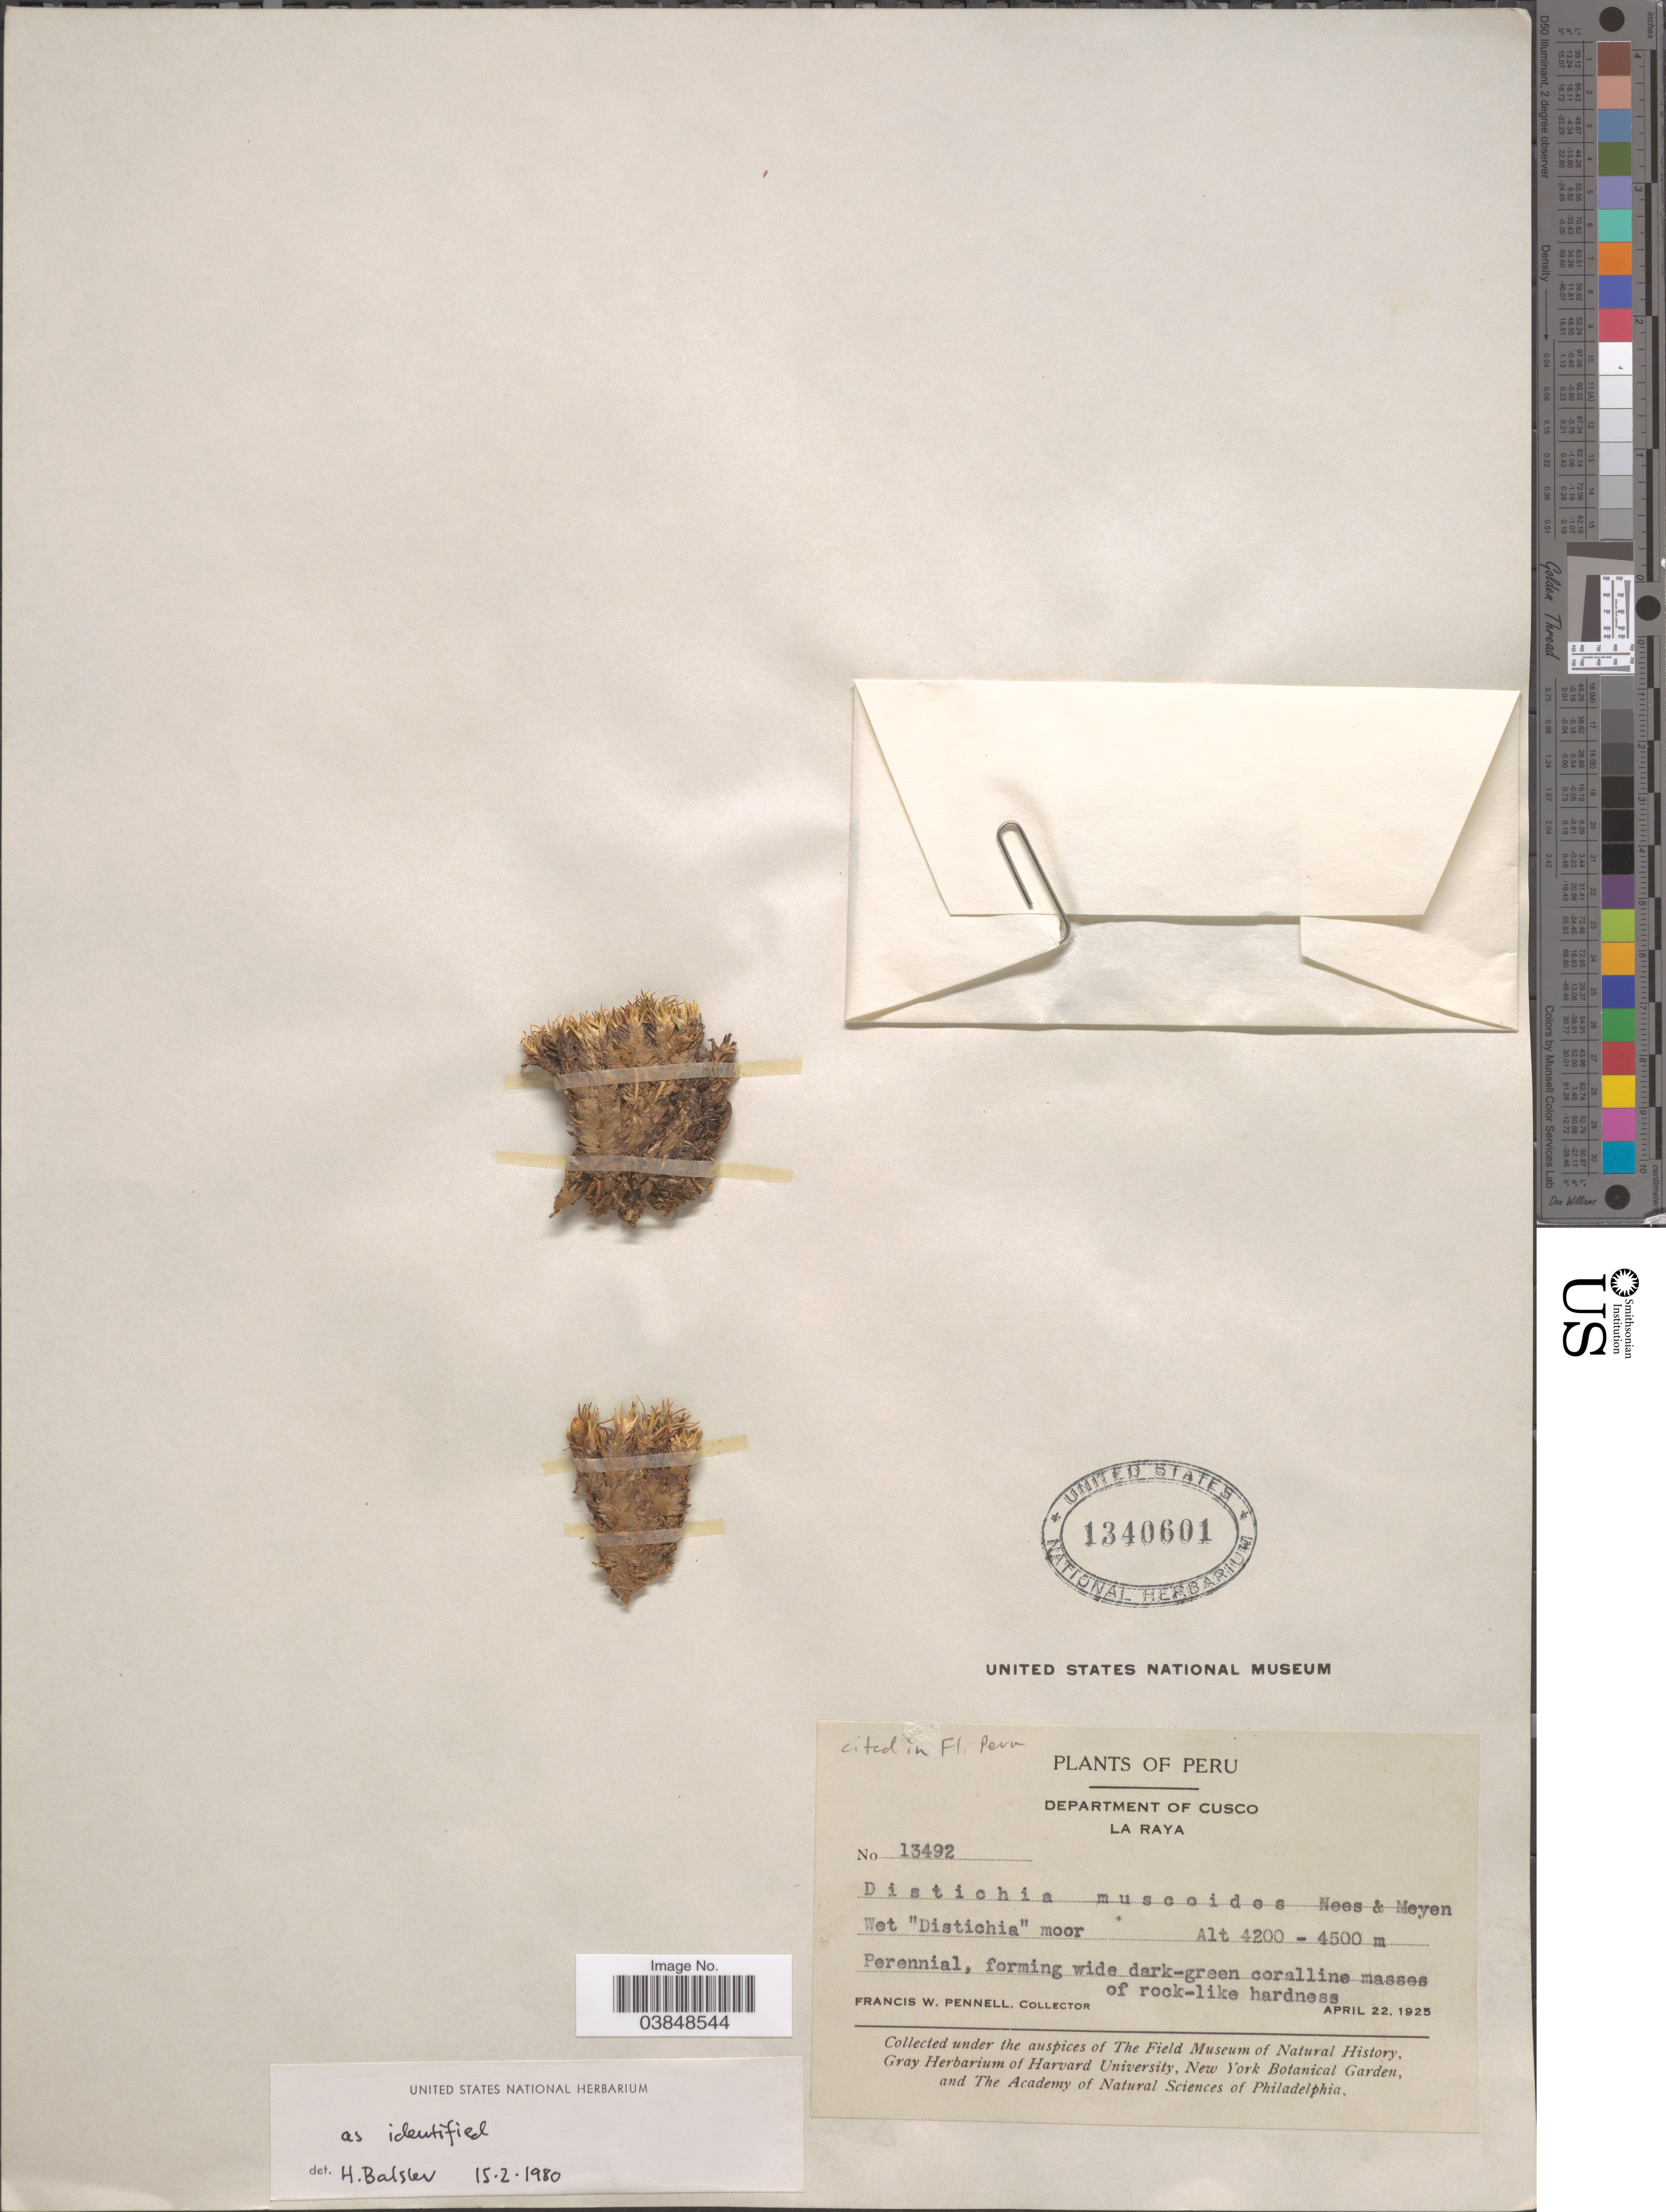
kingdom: Plantae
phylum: Tracheophyta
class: Liliopsida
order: Poales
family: Juncaceae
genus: Distichia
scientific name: Distichia muscoides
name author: Nees & Meyen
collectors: F. W. Pennell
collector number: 13492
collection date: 1925-04-22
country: Peru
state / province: Cusco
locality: Department of Cusco. La Raya.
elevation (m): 4200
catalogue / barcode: US 1340601